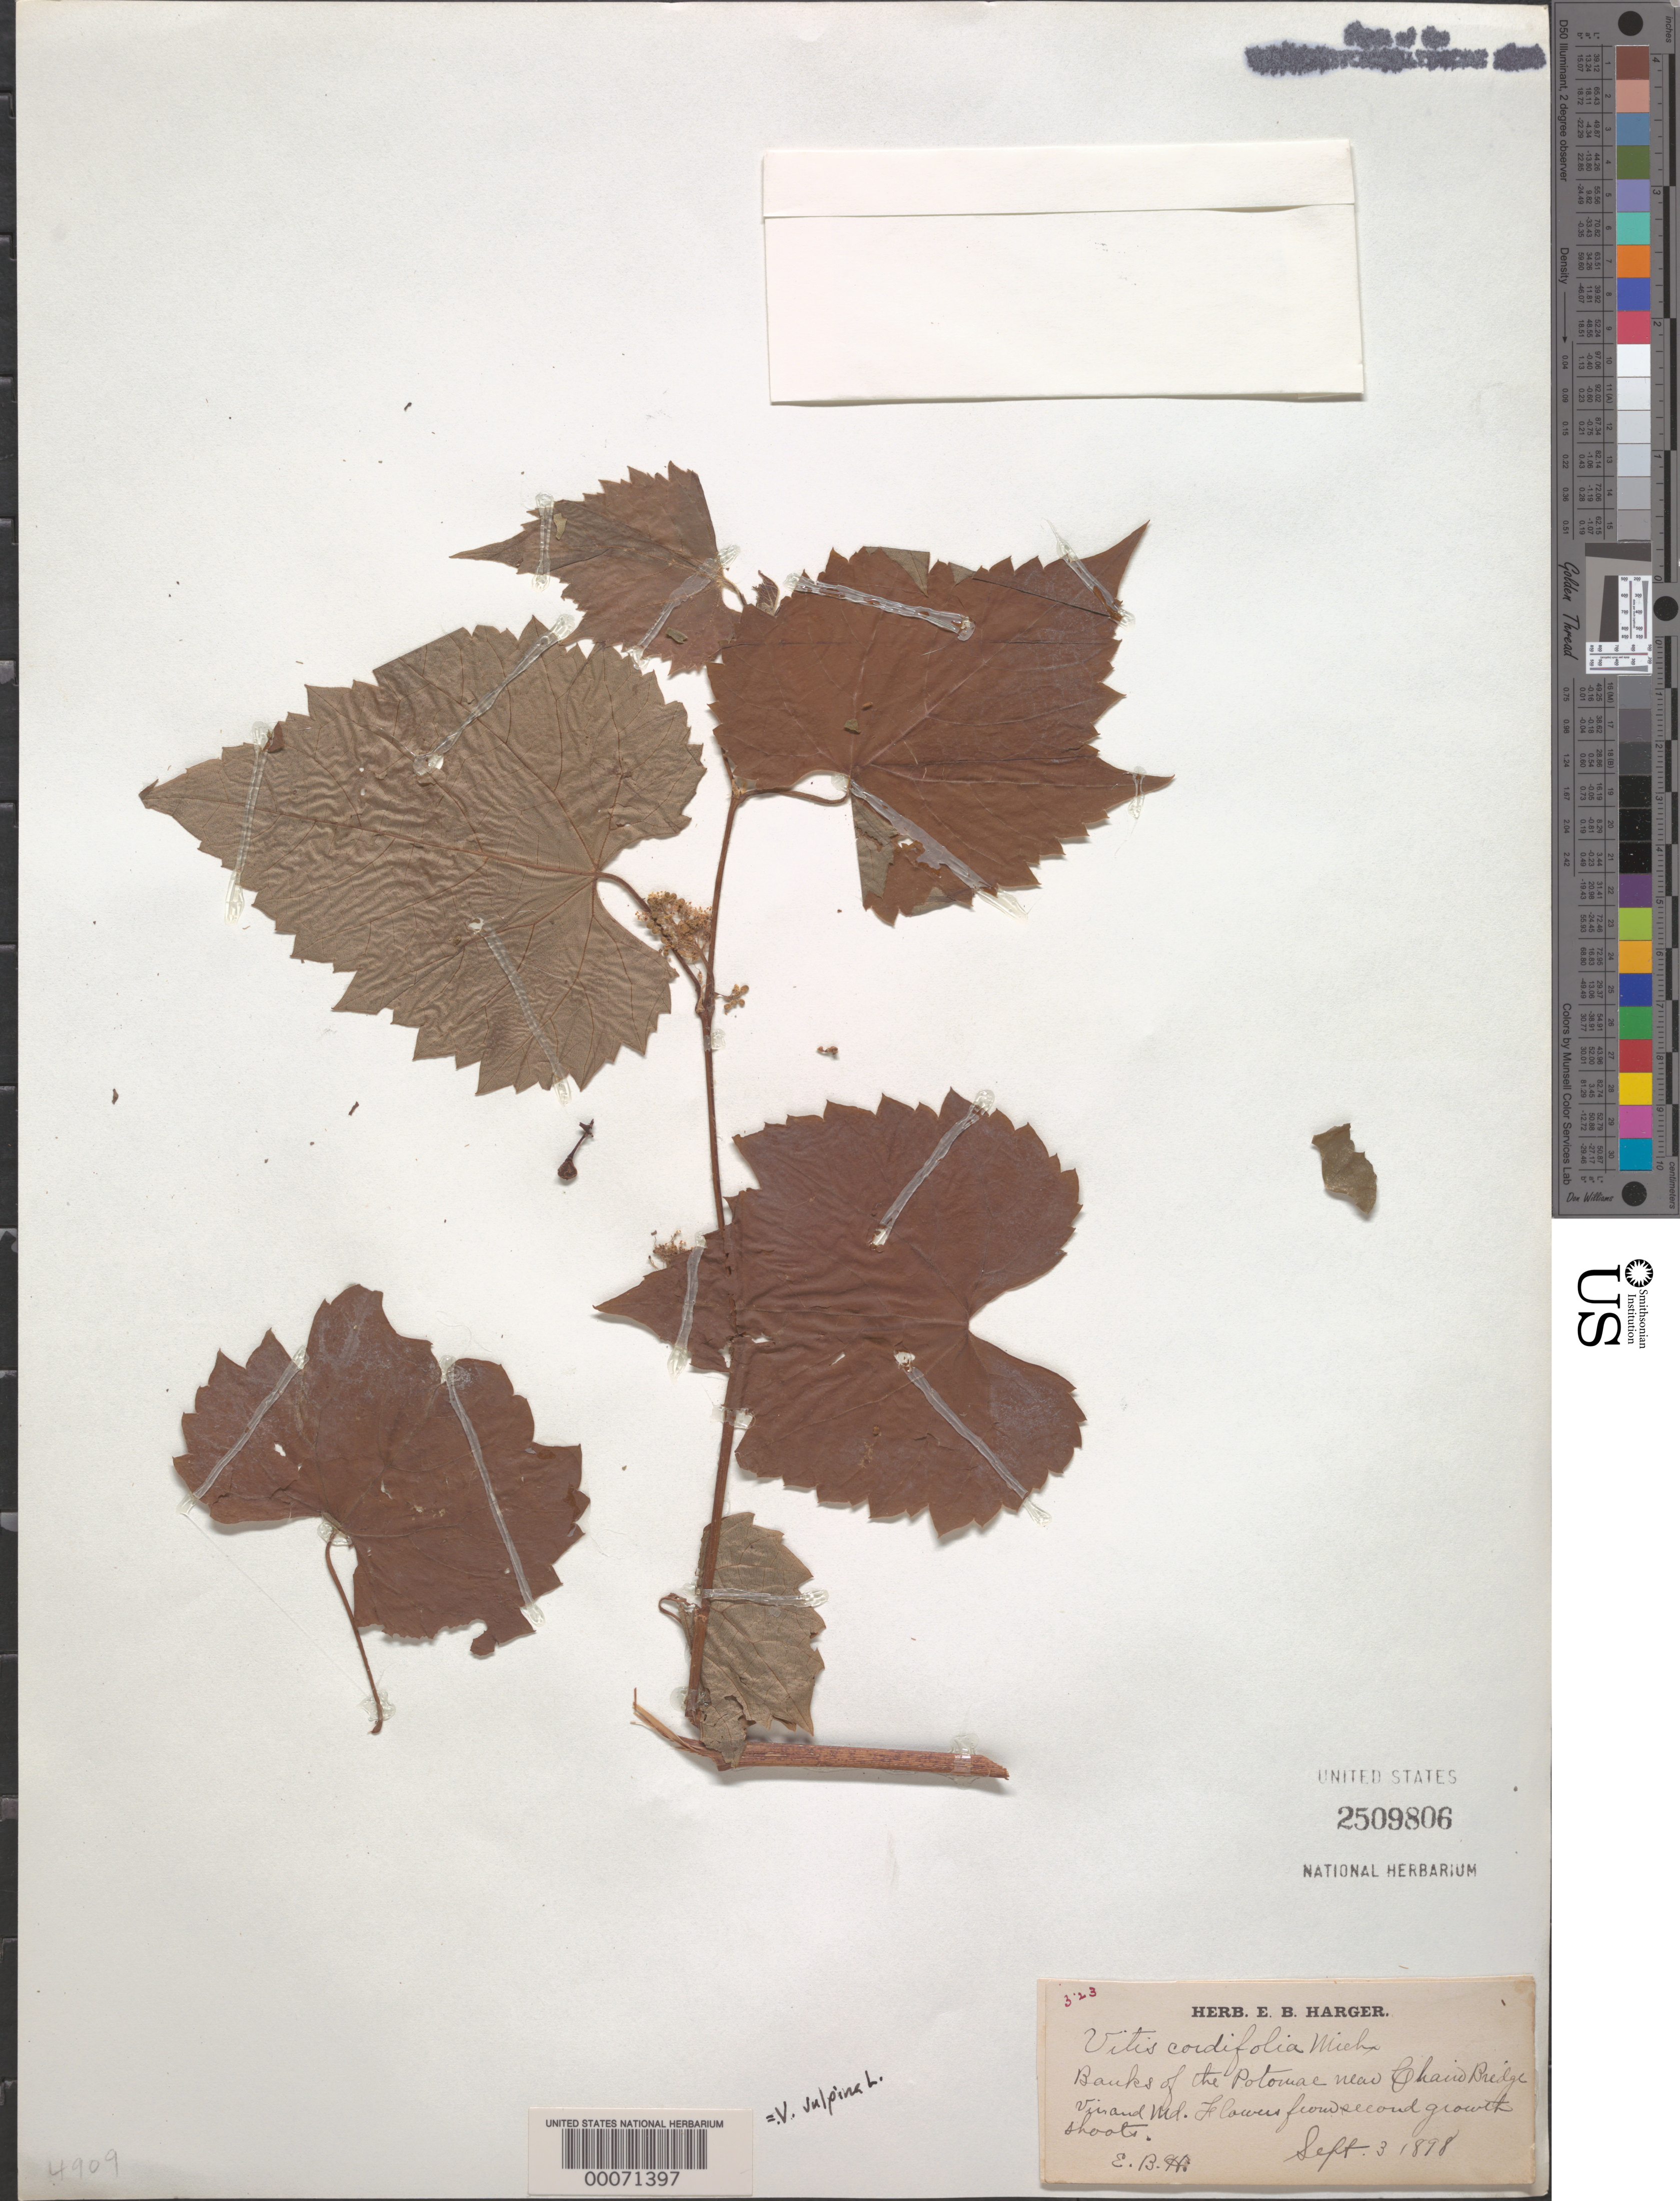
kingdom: Plantae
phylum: Tracheophyta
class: Magnoliopsida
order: Vitales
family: Vitaceae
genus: Vitis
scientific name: Vitis vulpina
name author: L.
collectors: E. B. Harger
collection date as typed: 03 Sep 1898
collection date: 1898-09-03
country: United States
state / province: Maryland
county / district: Montgomery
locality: Potomac banks, Chain Bridge vicinity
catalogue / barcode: US 2509806